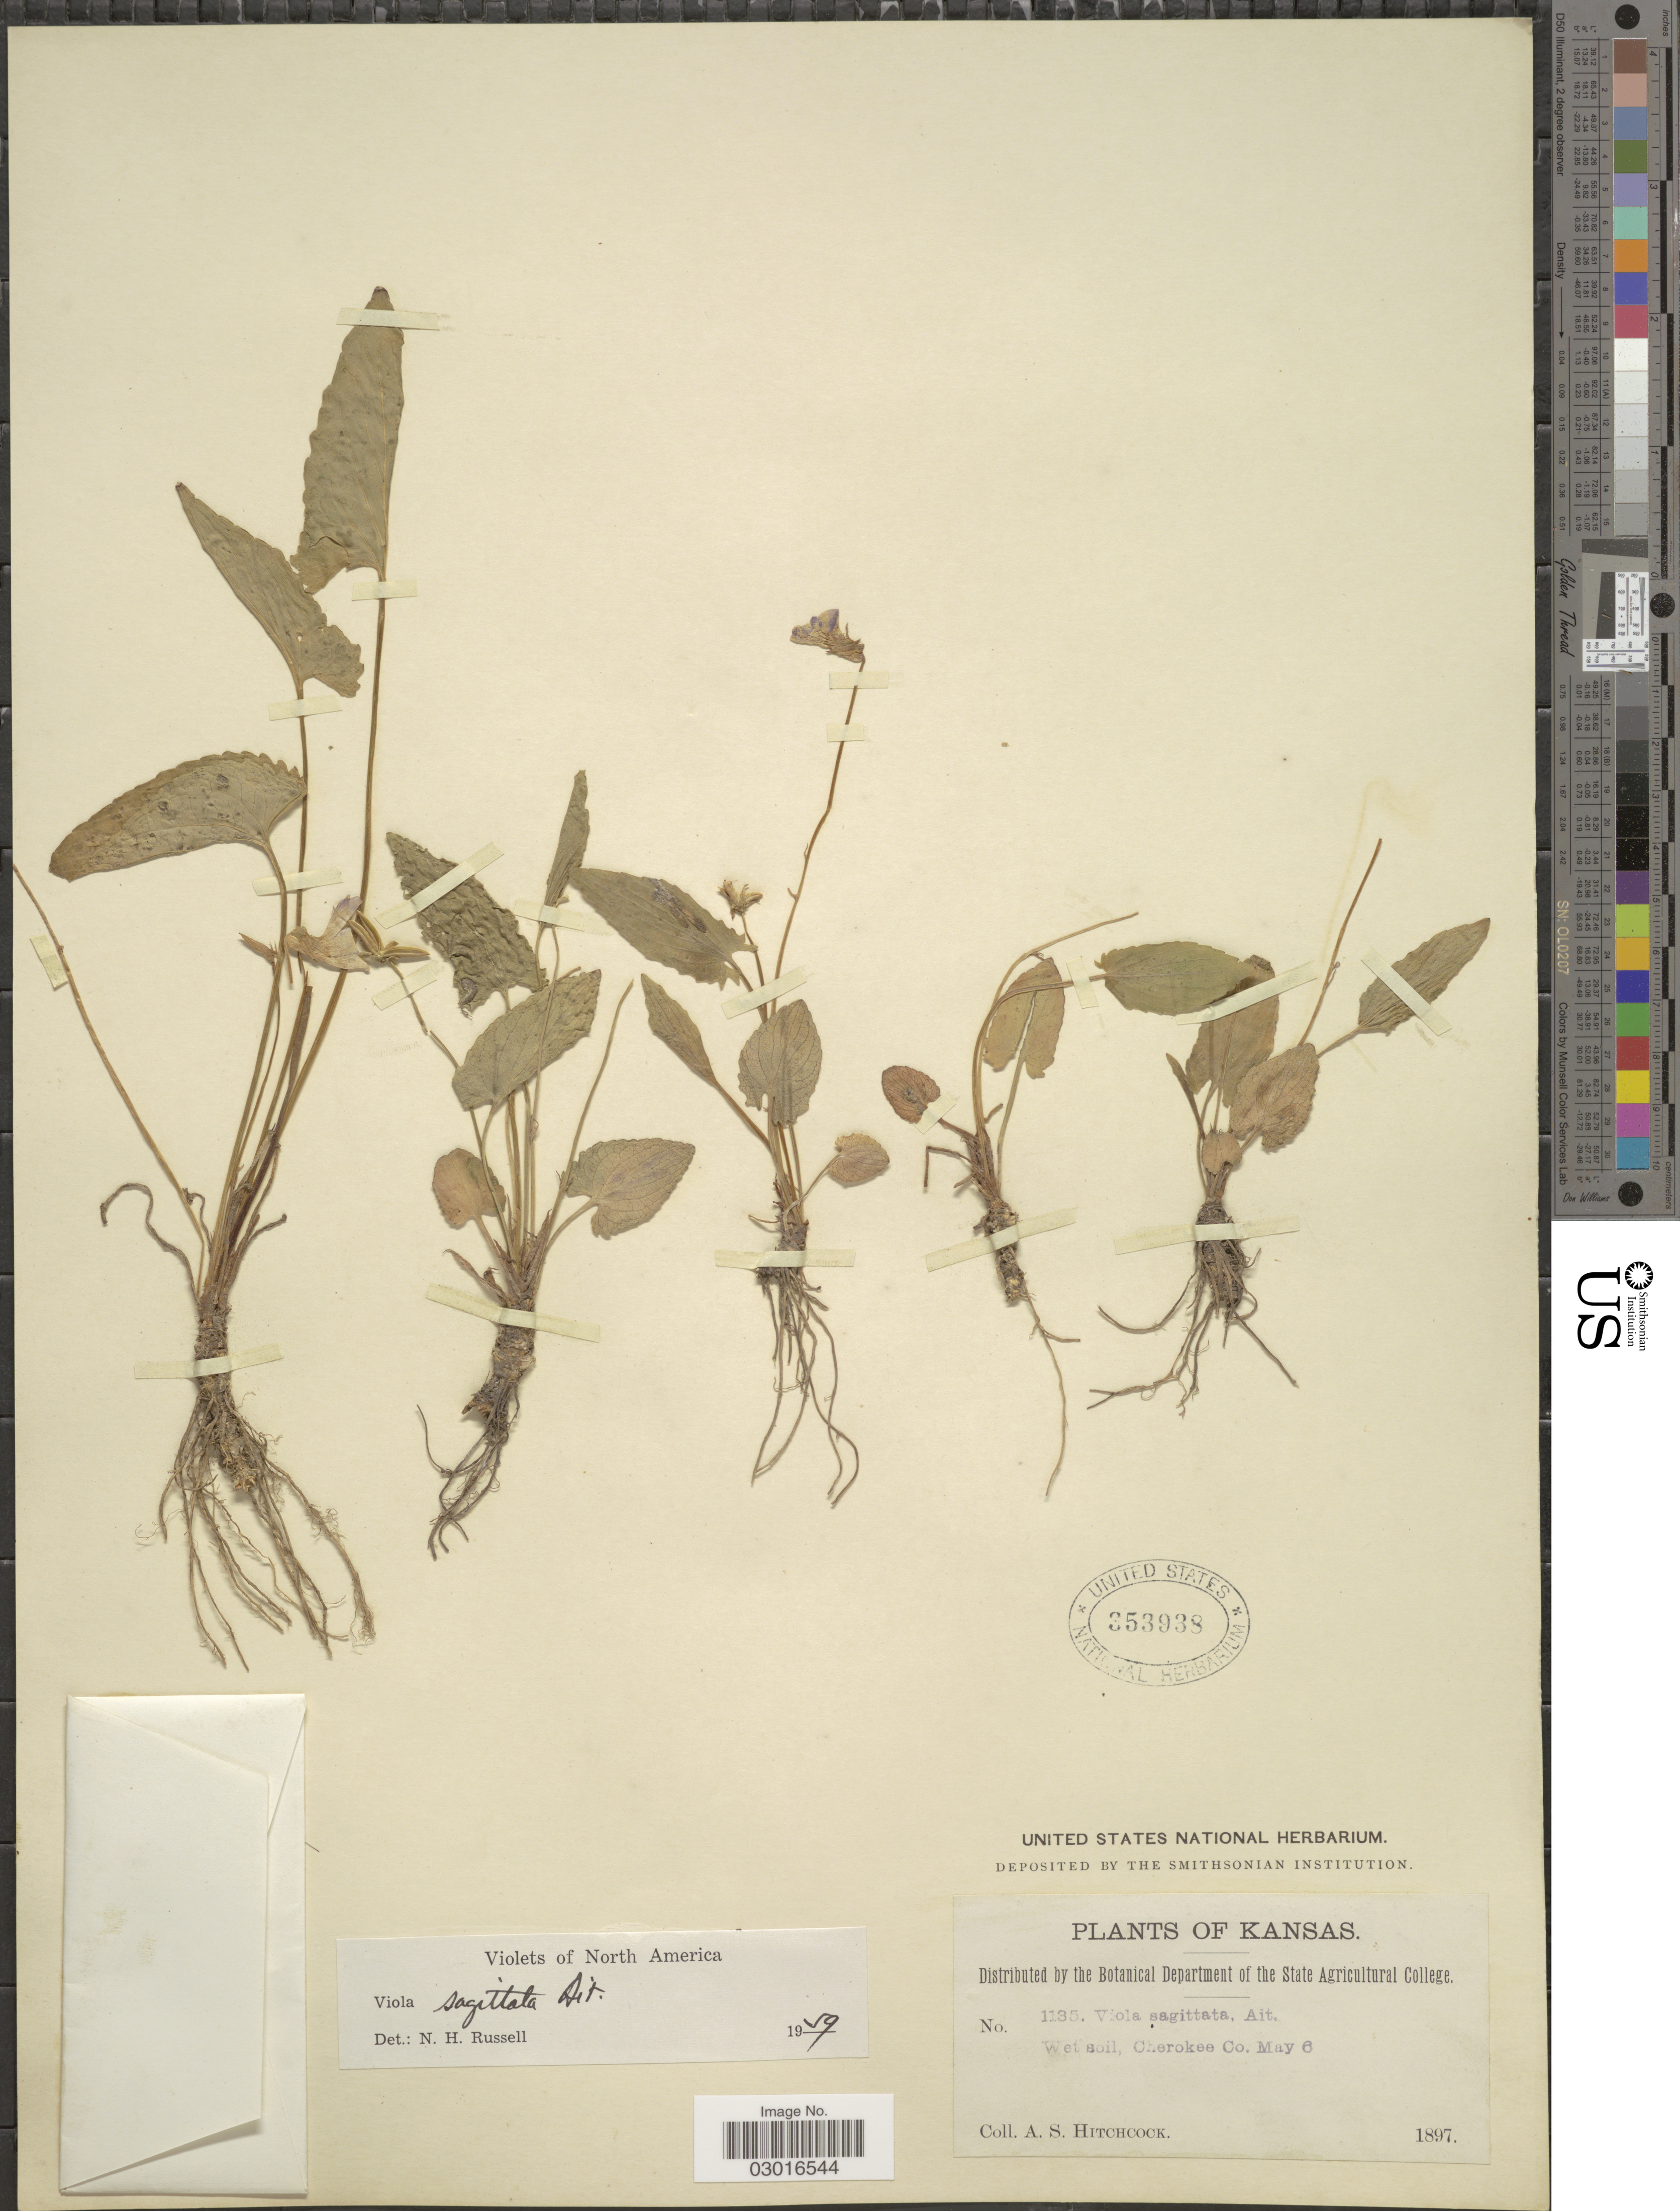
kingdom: Plantae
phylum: Tracheophyta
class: Magnoliopsida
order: Malpighiales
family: Violaceae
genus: Viola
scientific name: Viola sagittata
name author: Aiton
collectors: A. S. Hitchcock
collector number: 1135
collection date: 1897-05-06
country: United States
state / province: Kansas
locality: Wet soil, Cherokee Co.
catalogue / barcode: US 353938